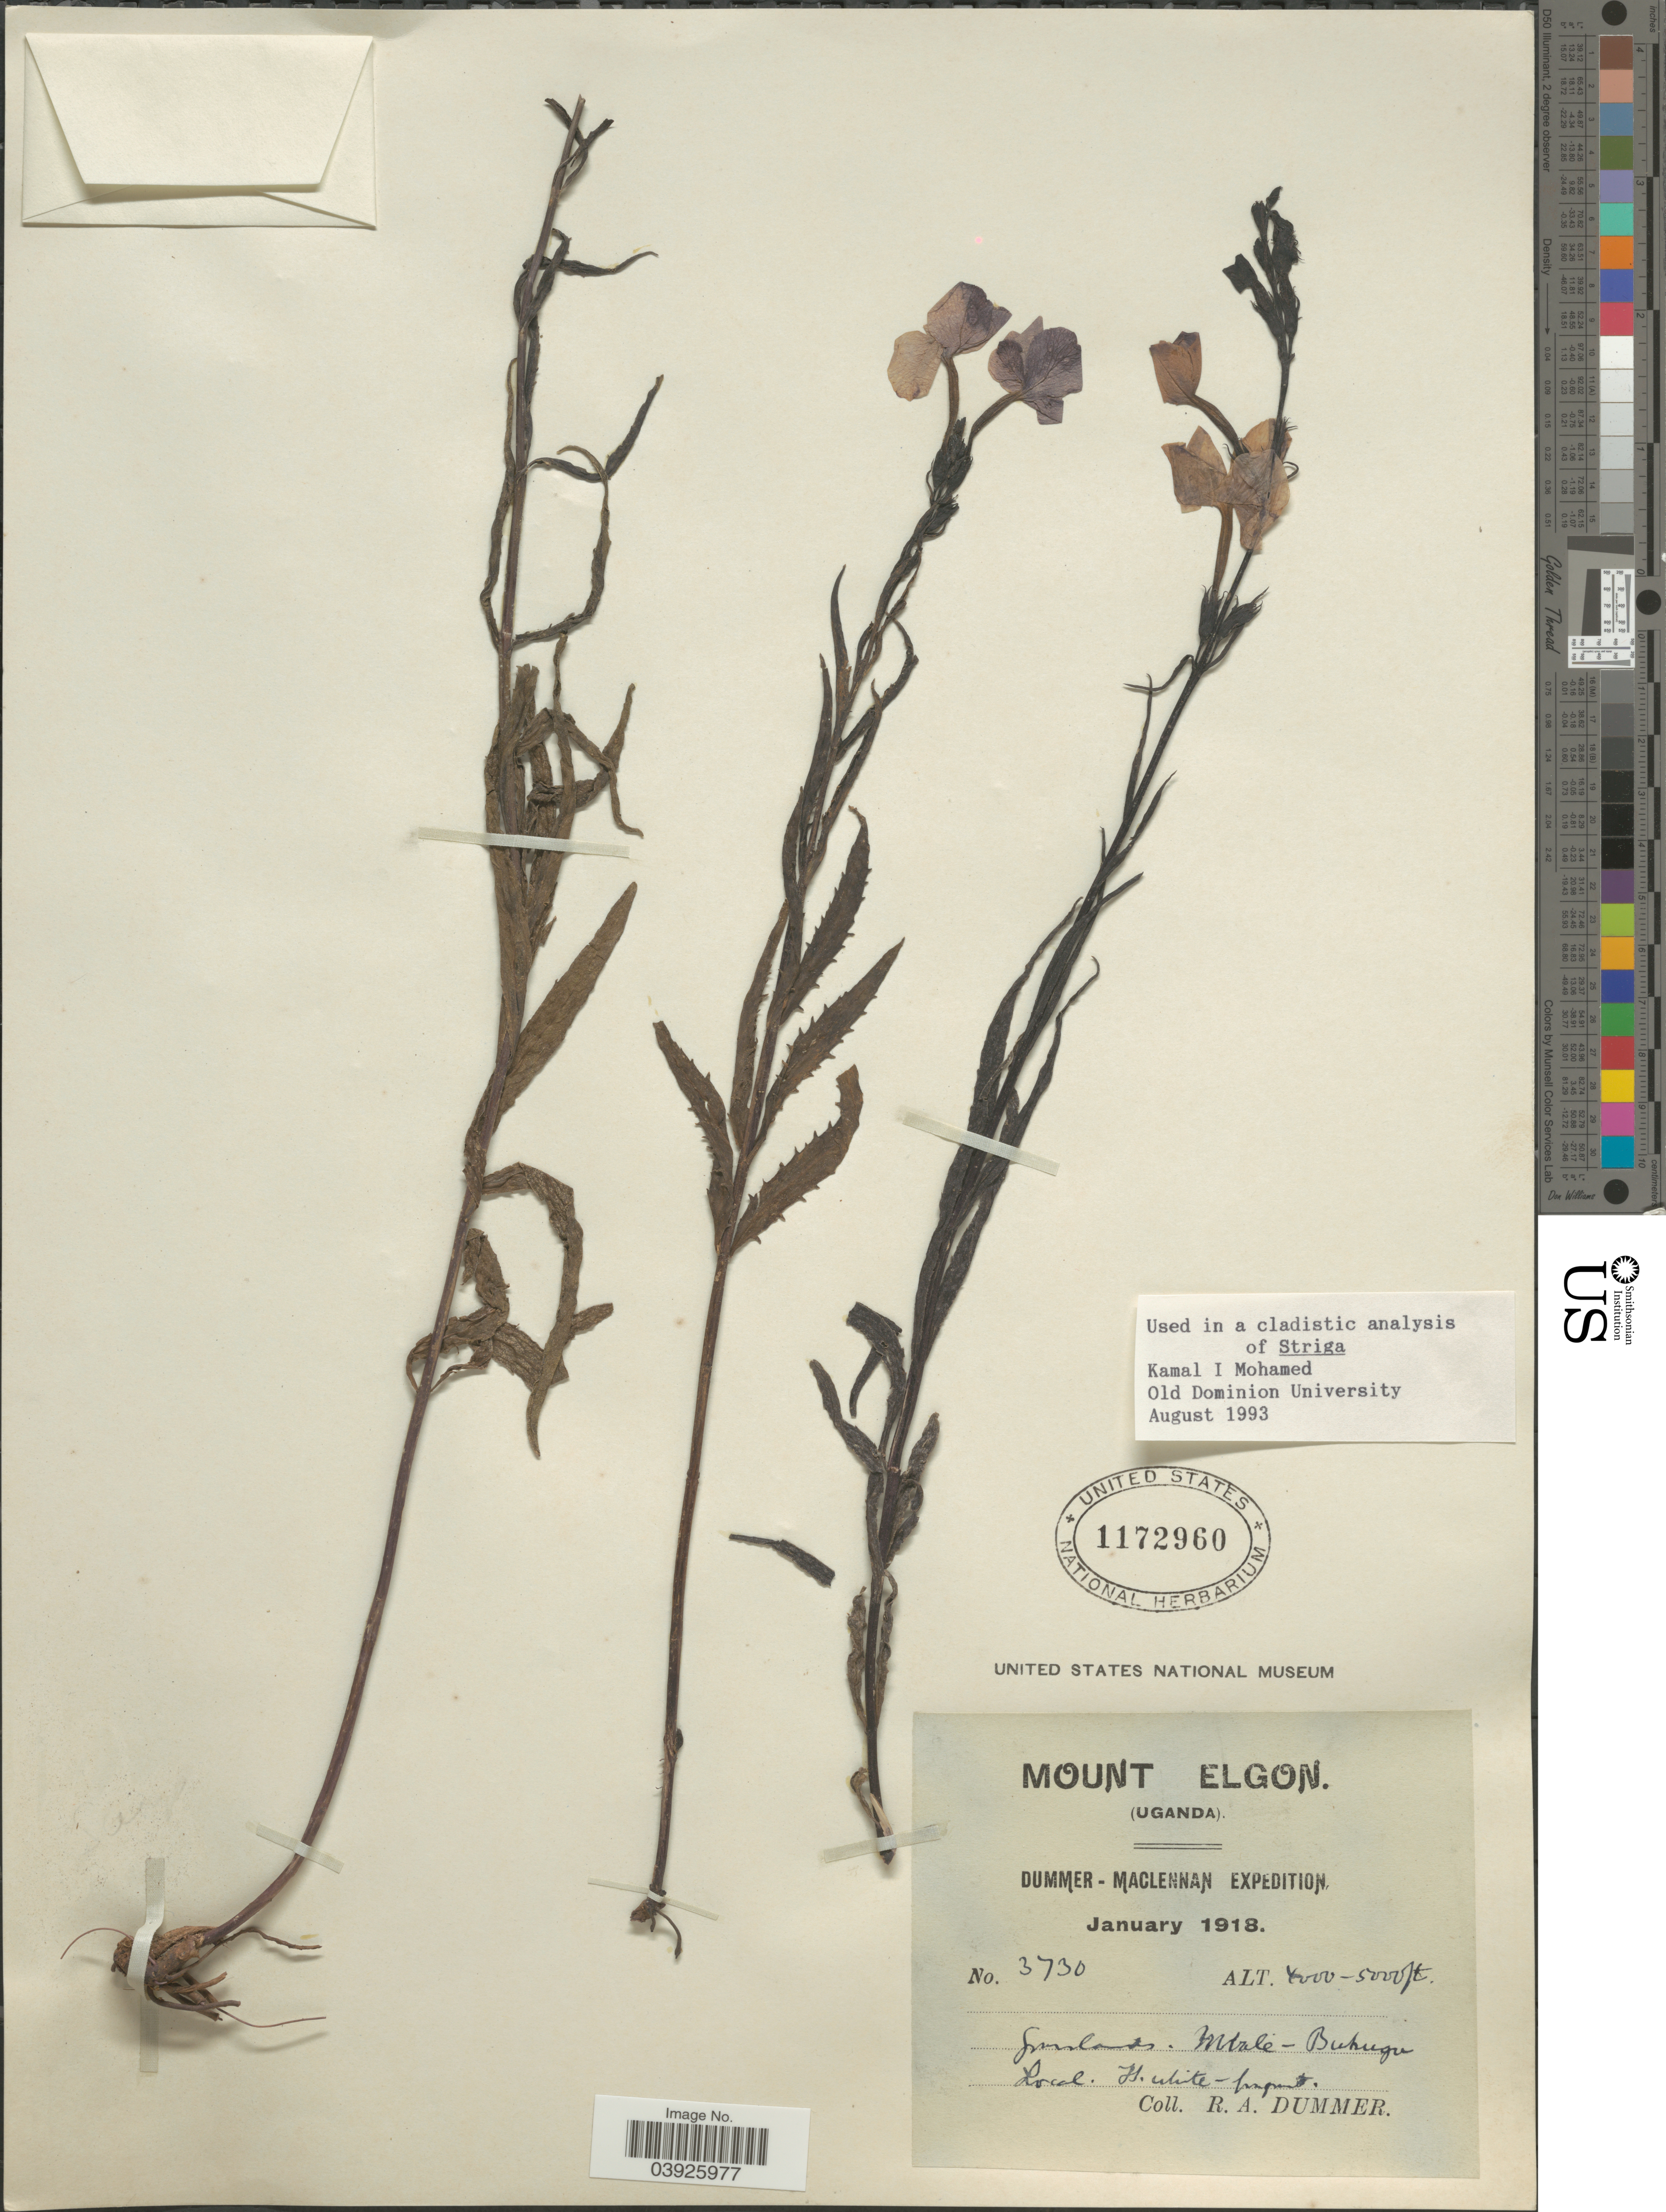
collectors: R. Dümmer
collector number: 3730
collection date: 1918-01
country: Uganda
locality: Mount Elgon. Grasslands. Mbale - Bukugo.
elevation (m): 1219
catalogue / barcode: US 1172960